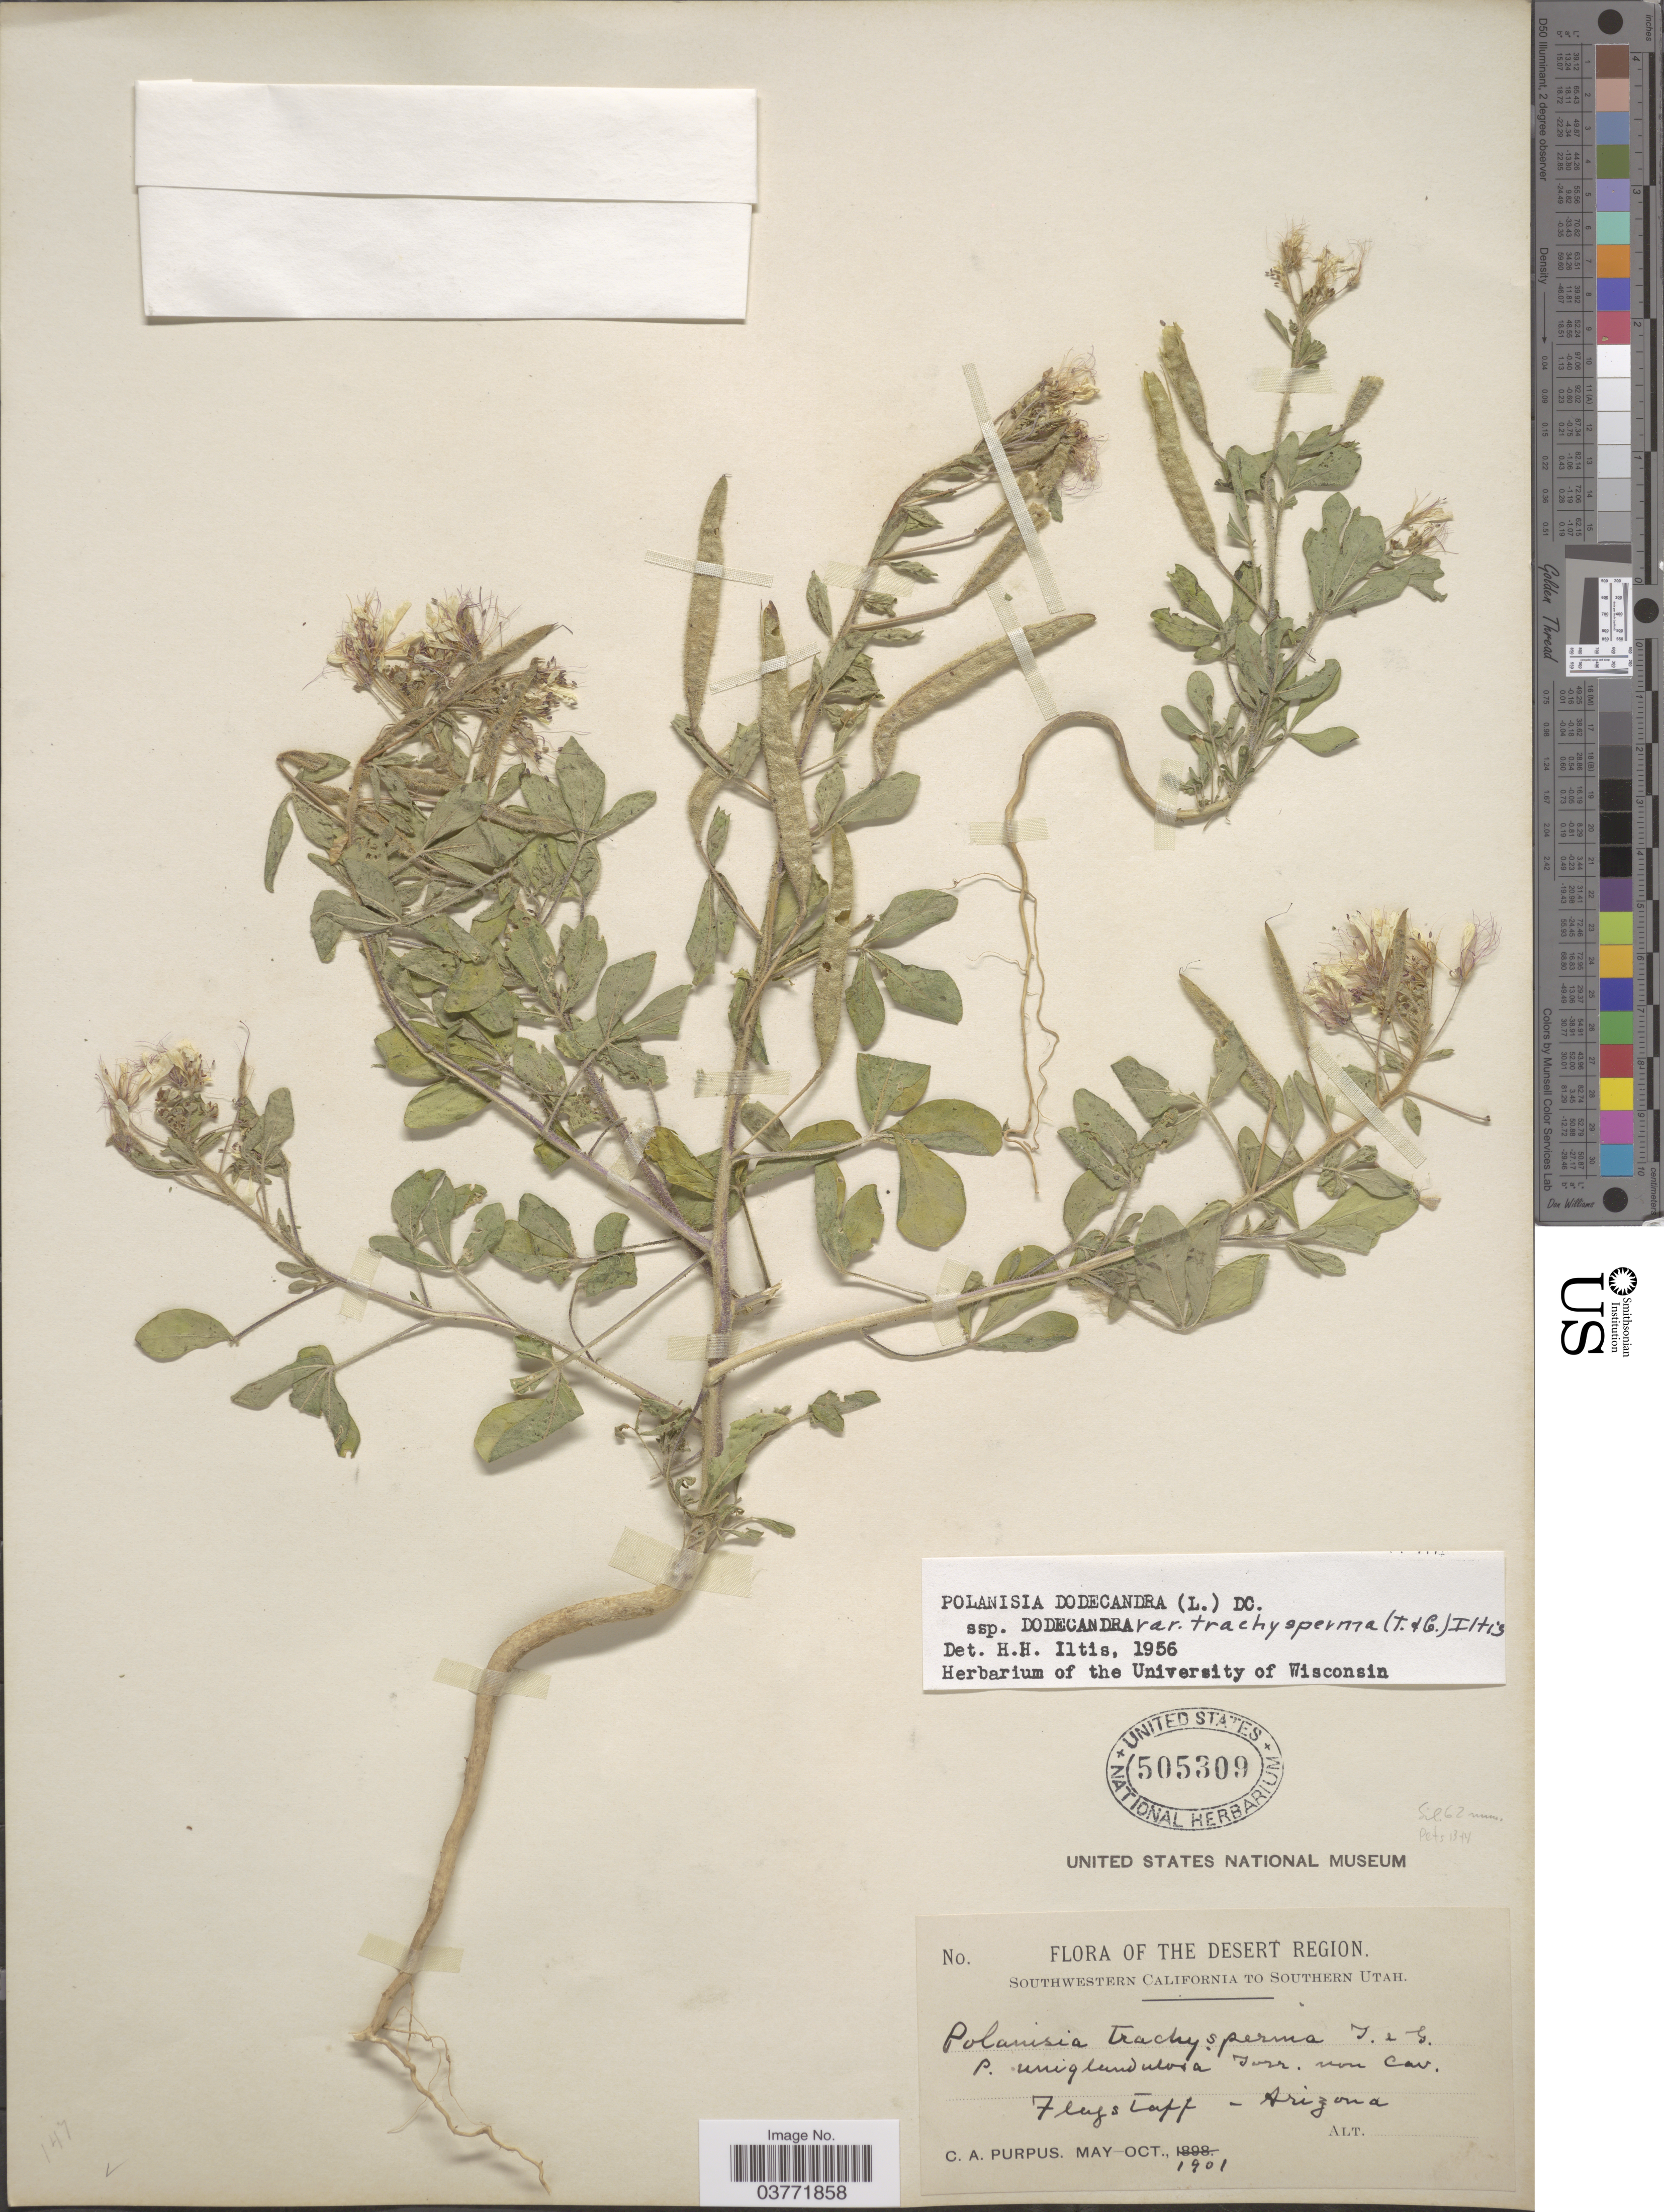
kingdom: Plantae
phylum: Tracheophyta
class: Magnoliopsida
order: Brassicales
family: Cleomaceae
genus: Polanisia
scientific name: Polanisia trachysperma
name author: Torr. & A. Gray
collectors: C. A. Purpus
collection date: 1901-05/1901-10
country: United States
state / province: Arizona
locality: Desert Region. Flag staff.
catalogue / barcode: US 505309